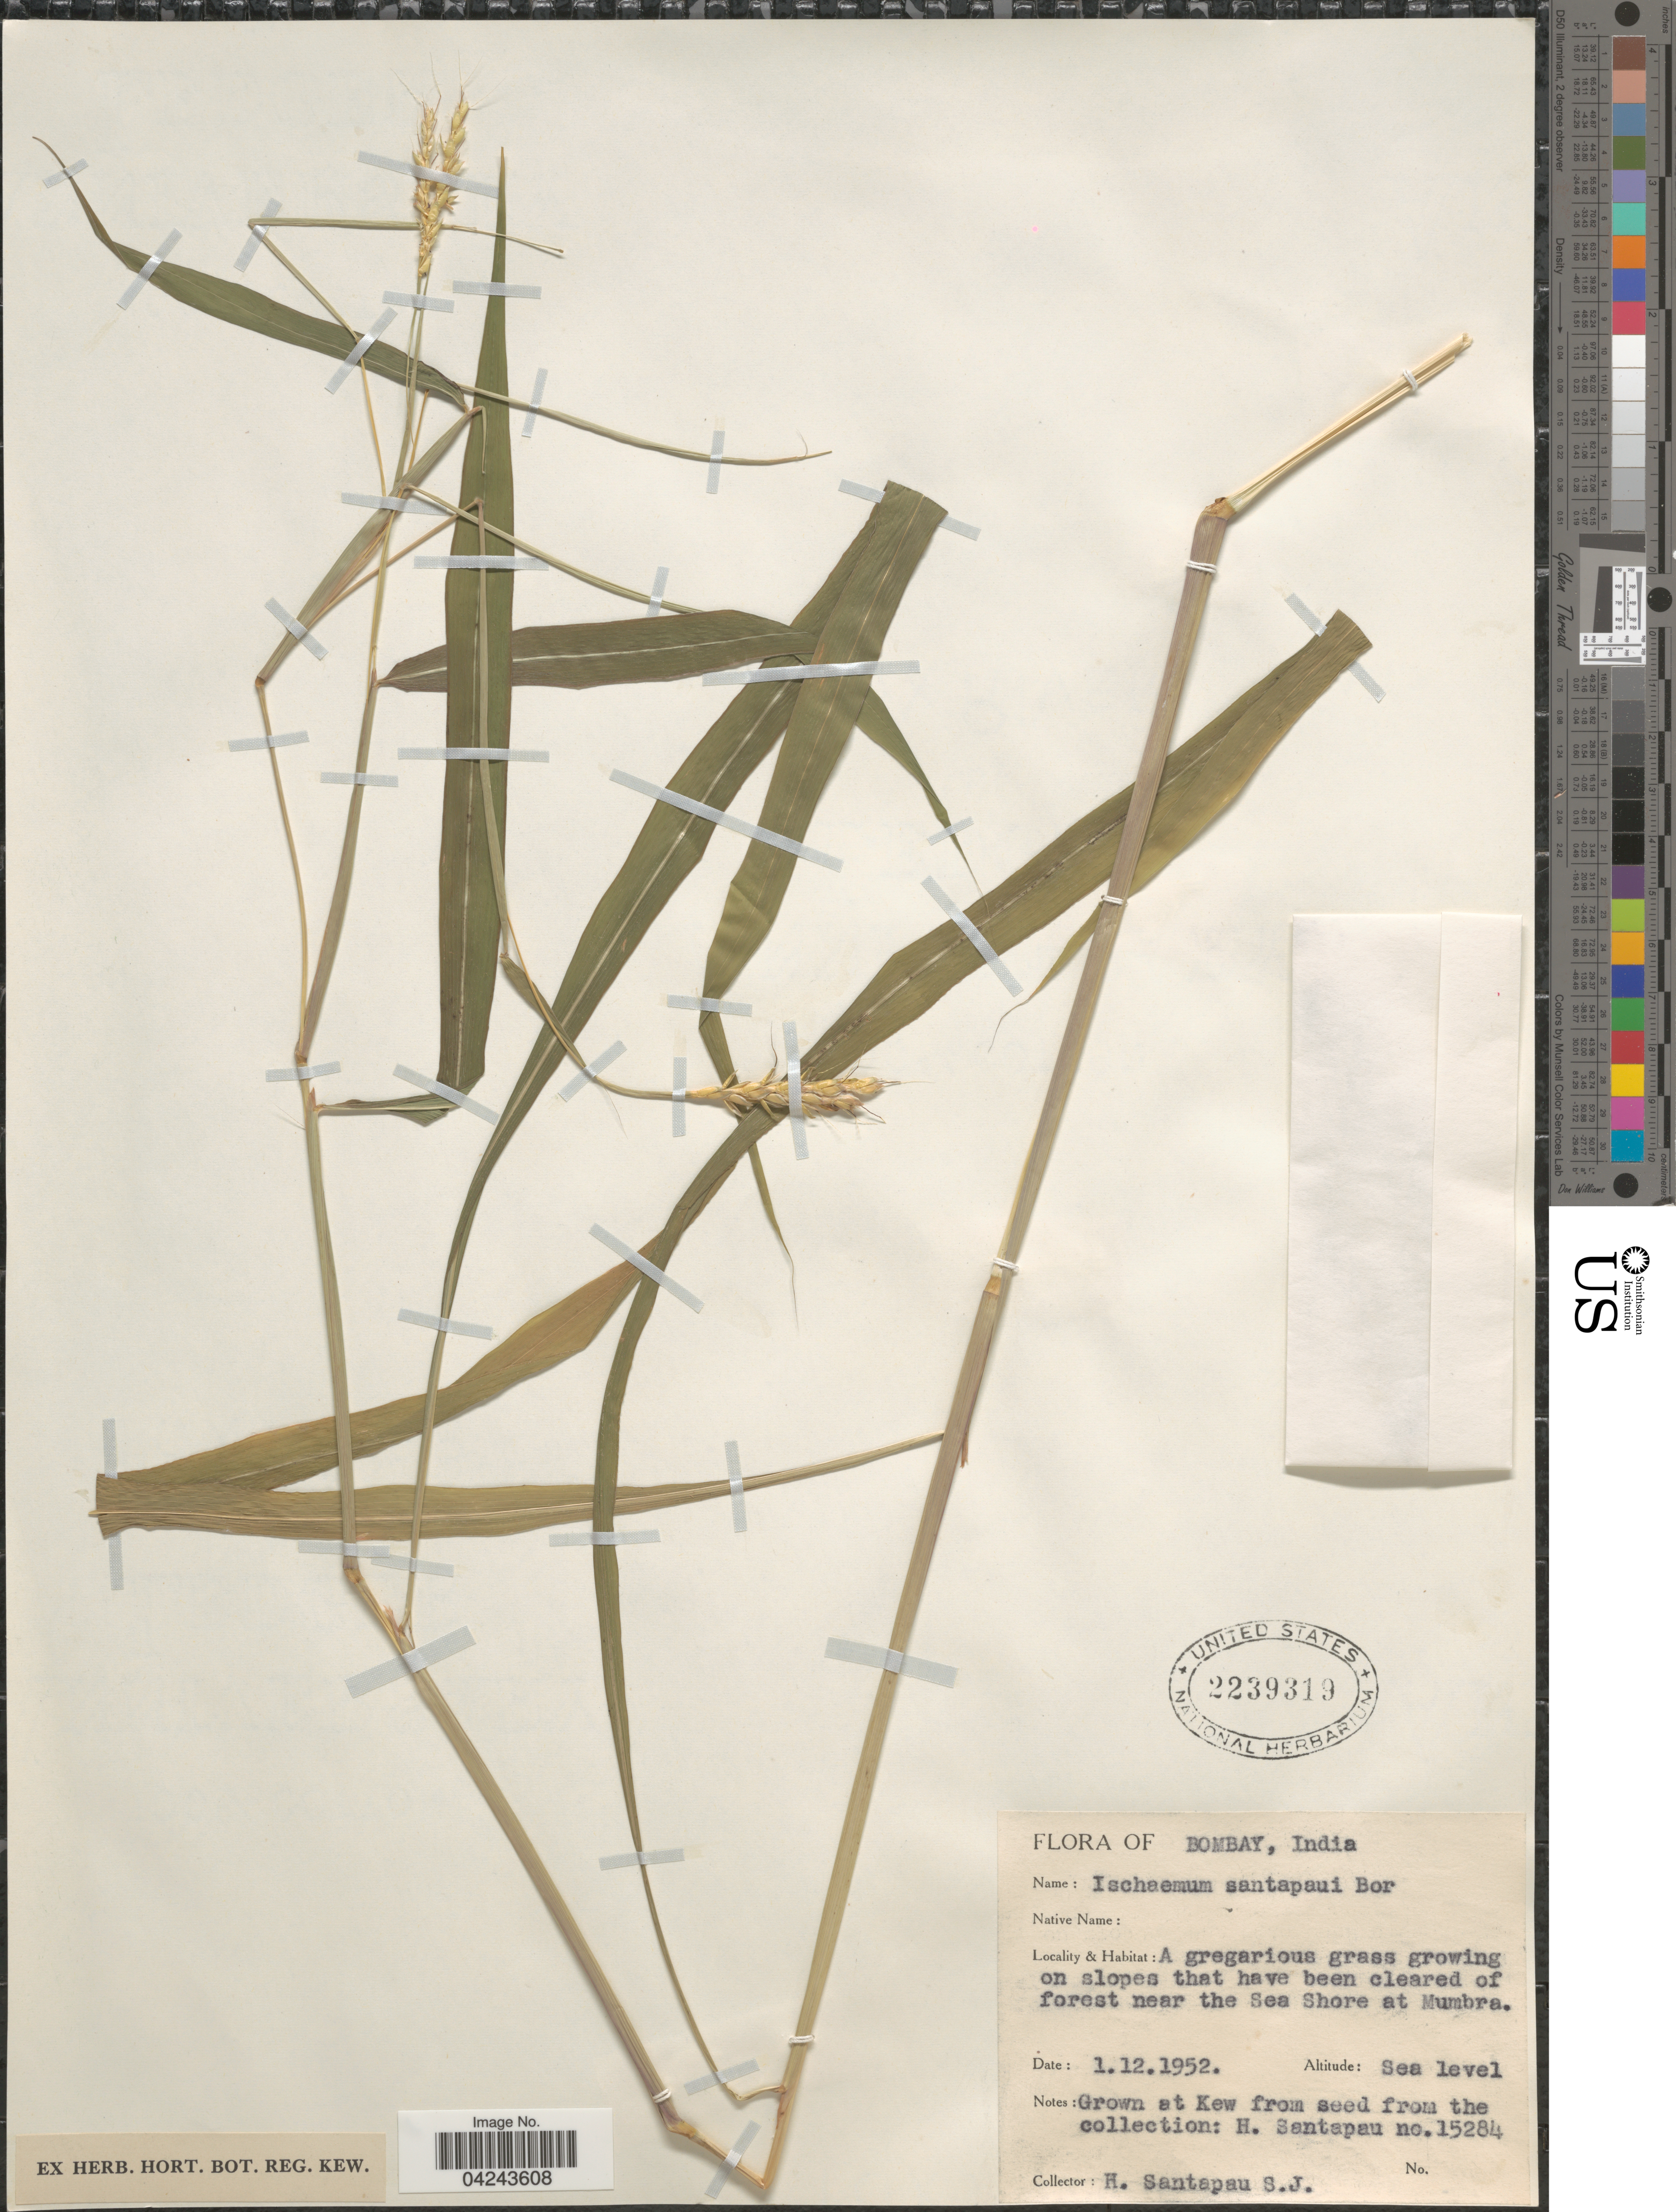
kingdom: Plantae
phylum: Tracheophyta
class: Liliopsida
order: Poales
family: Poaceae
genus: Ischaemum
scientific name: Ischaemum santapaui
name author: Bor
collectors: H. Santapau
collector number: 15284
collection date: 1952-12-01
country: India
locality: Bombay. Grown at Kew.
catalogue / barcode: US 2239319